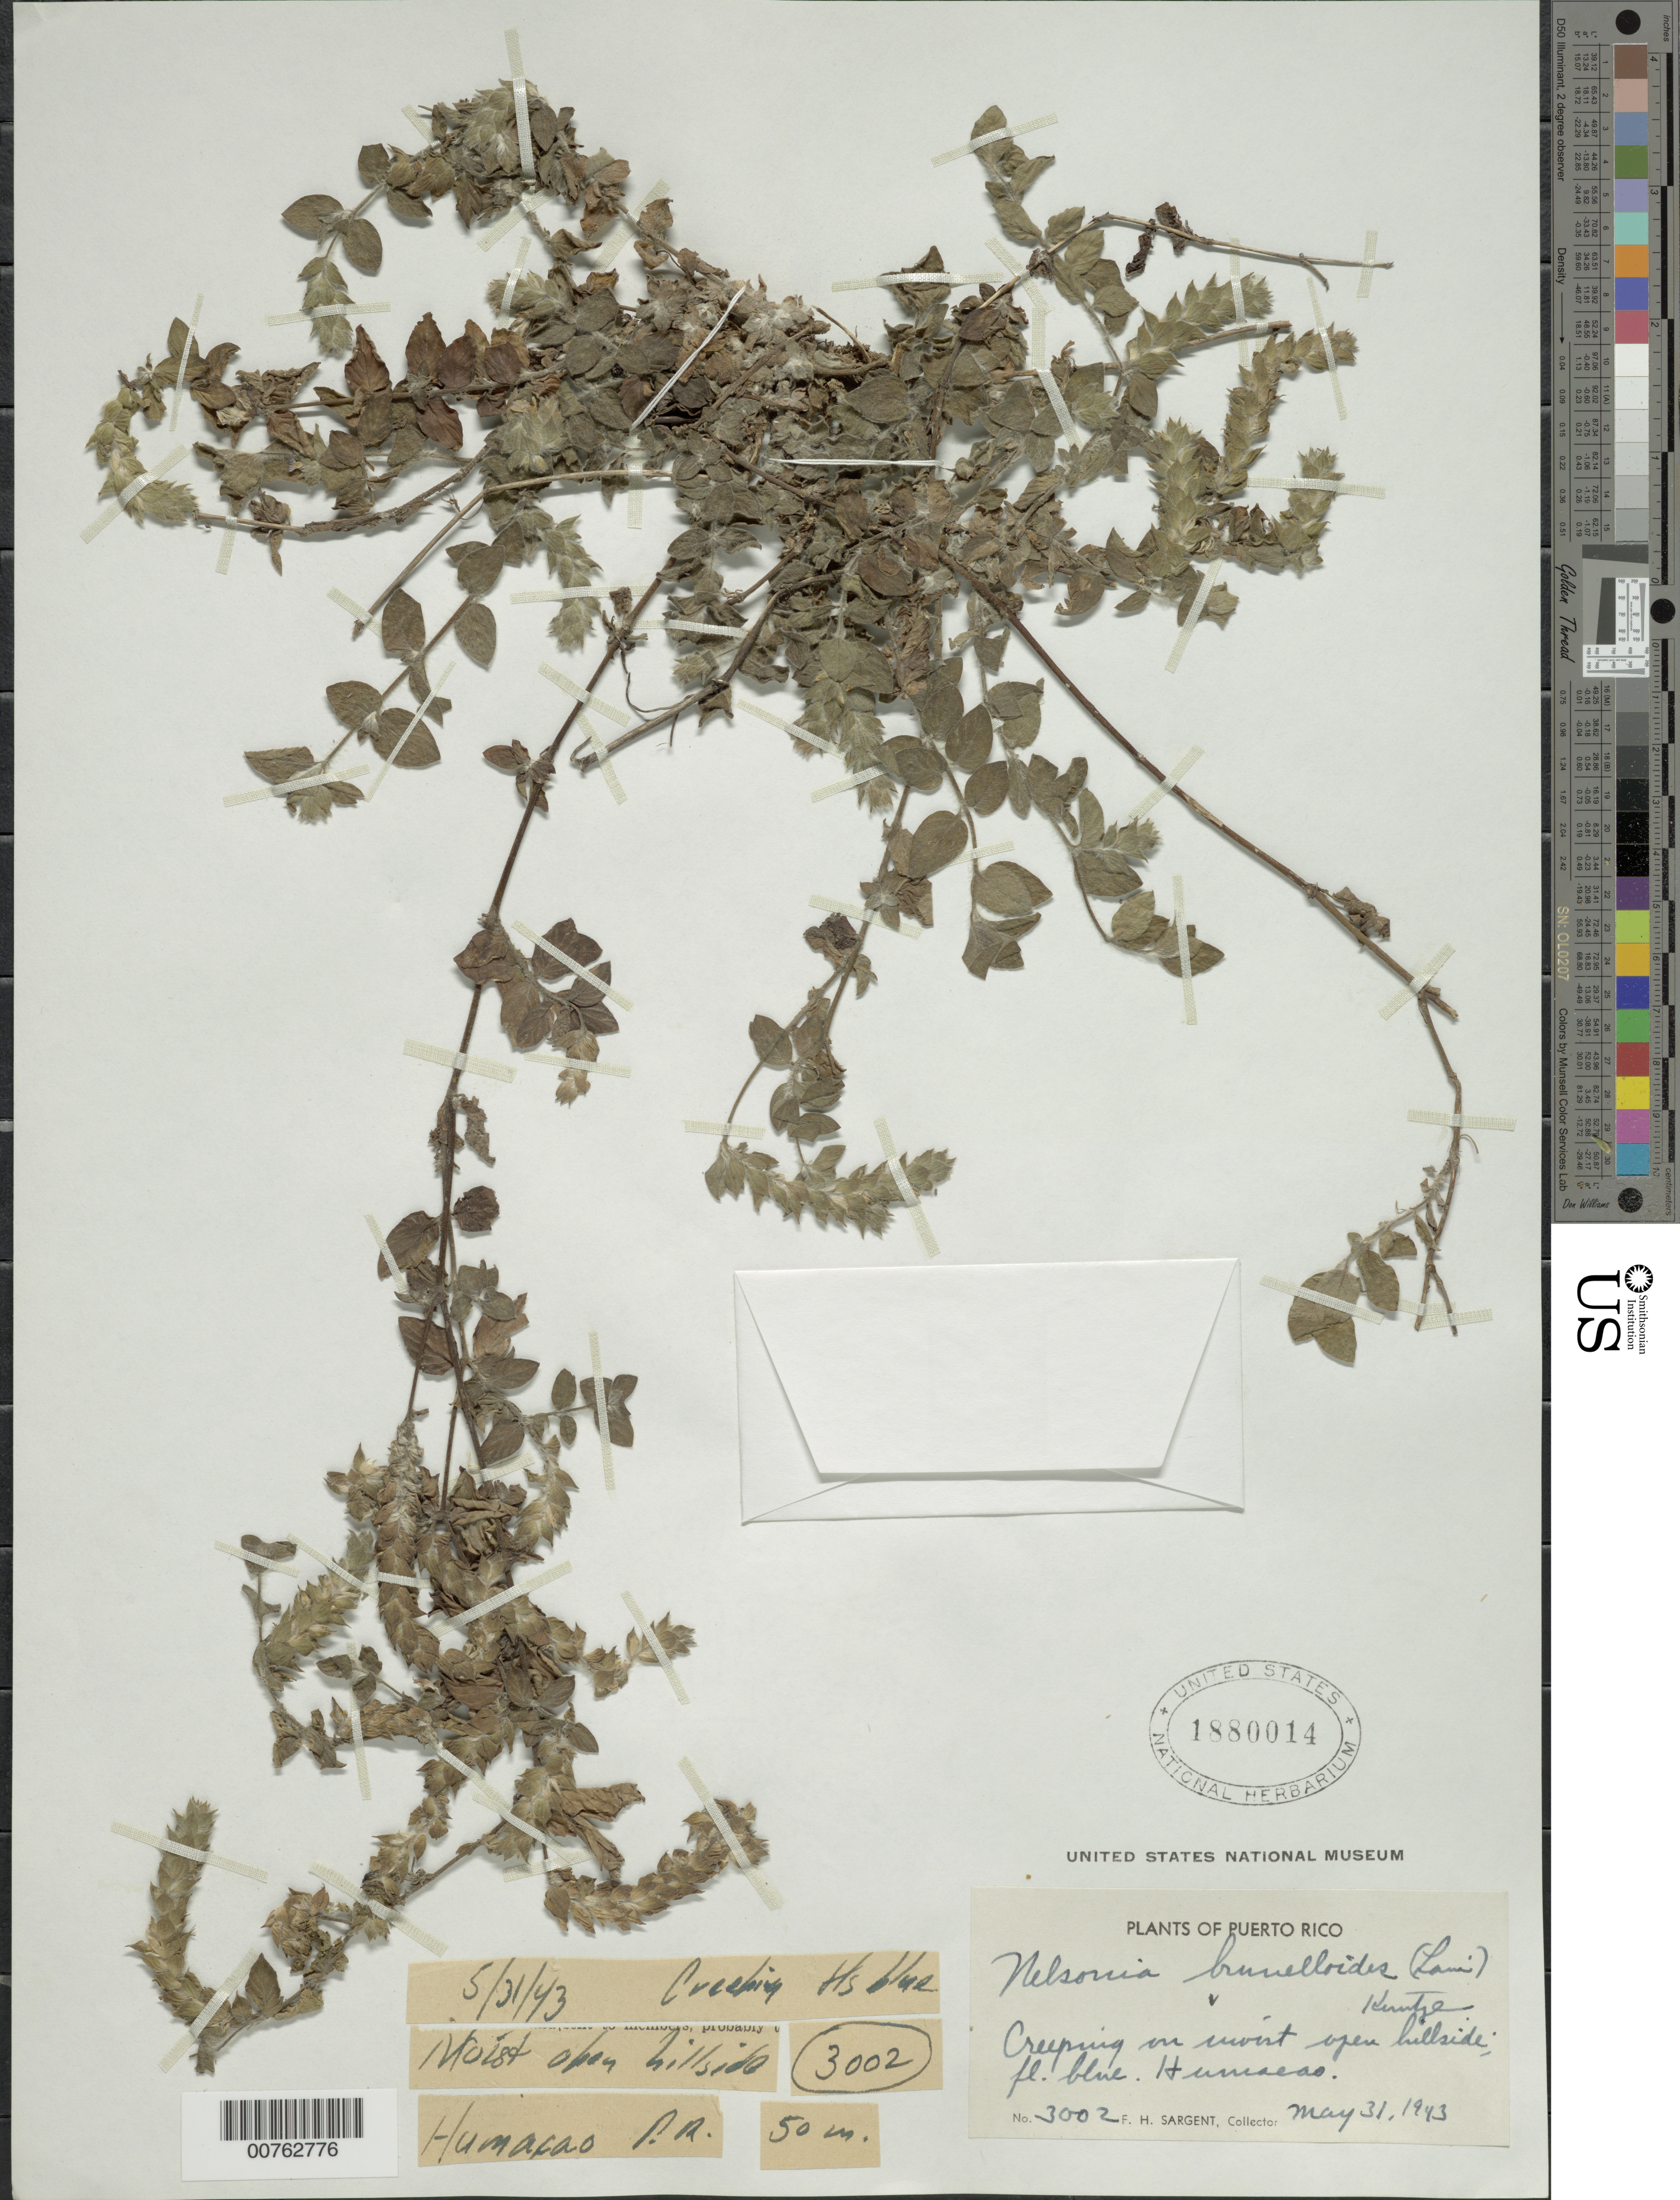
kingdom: Plantae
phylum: Tracheophyta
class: Magnoliopsida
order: Lamiales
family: Acanthaceae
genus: Nelsonia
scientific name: Nelsonia canescens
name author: (Lam.) Spreng.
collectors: F. H. Sargent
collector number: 3002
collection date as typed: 31 May 1943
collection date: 1943-05-31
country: Puerto Rico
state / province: Humacao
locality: Humacao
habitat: Moist open hillsides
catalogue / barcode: US 1880014